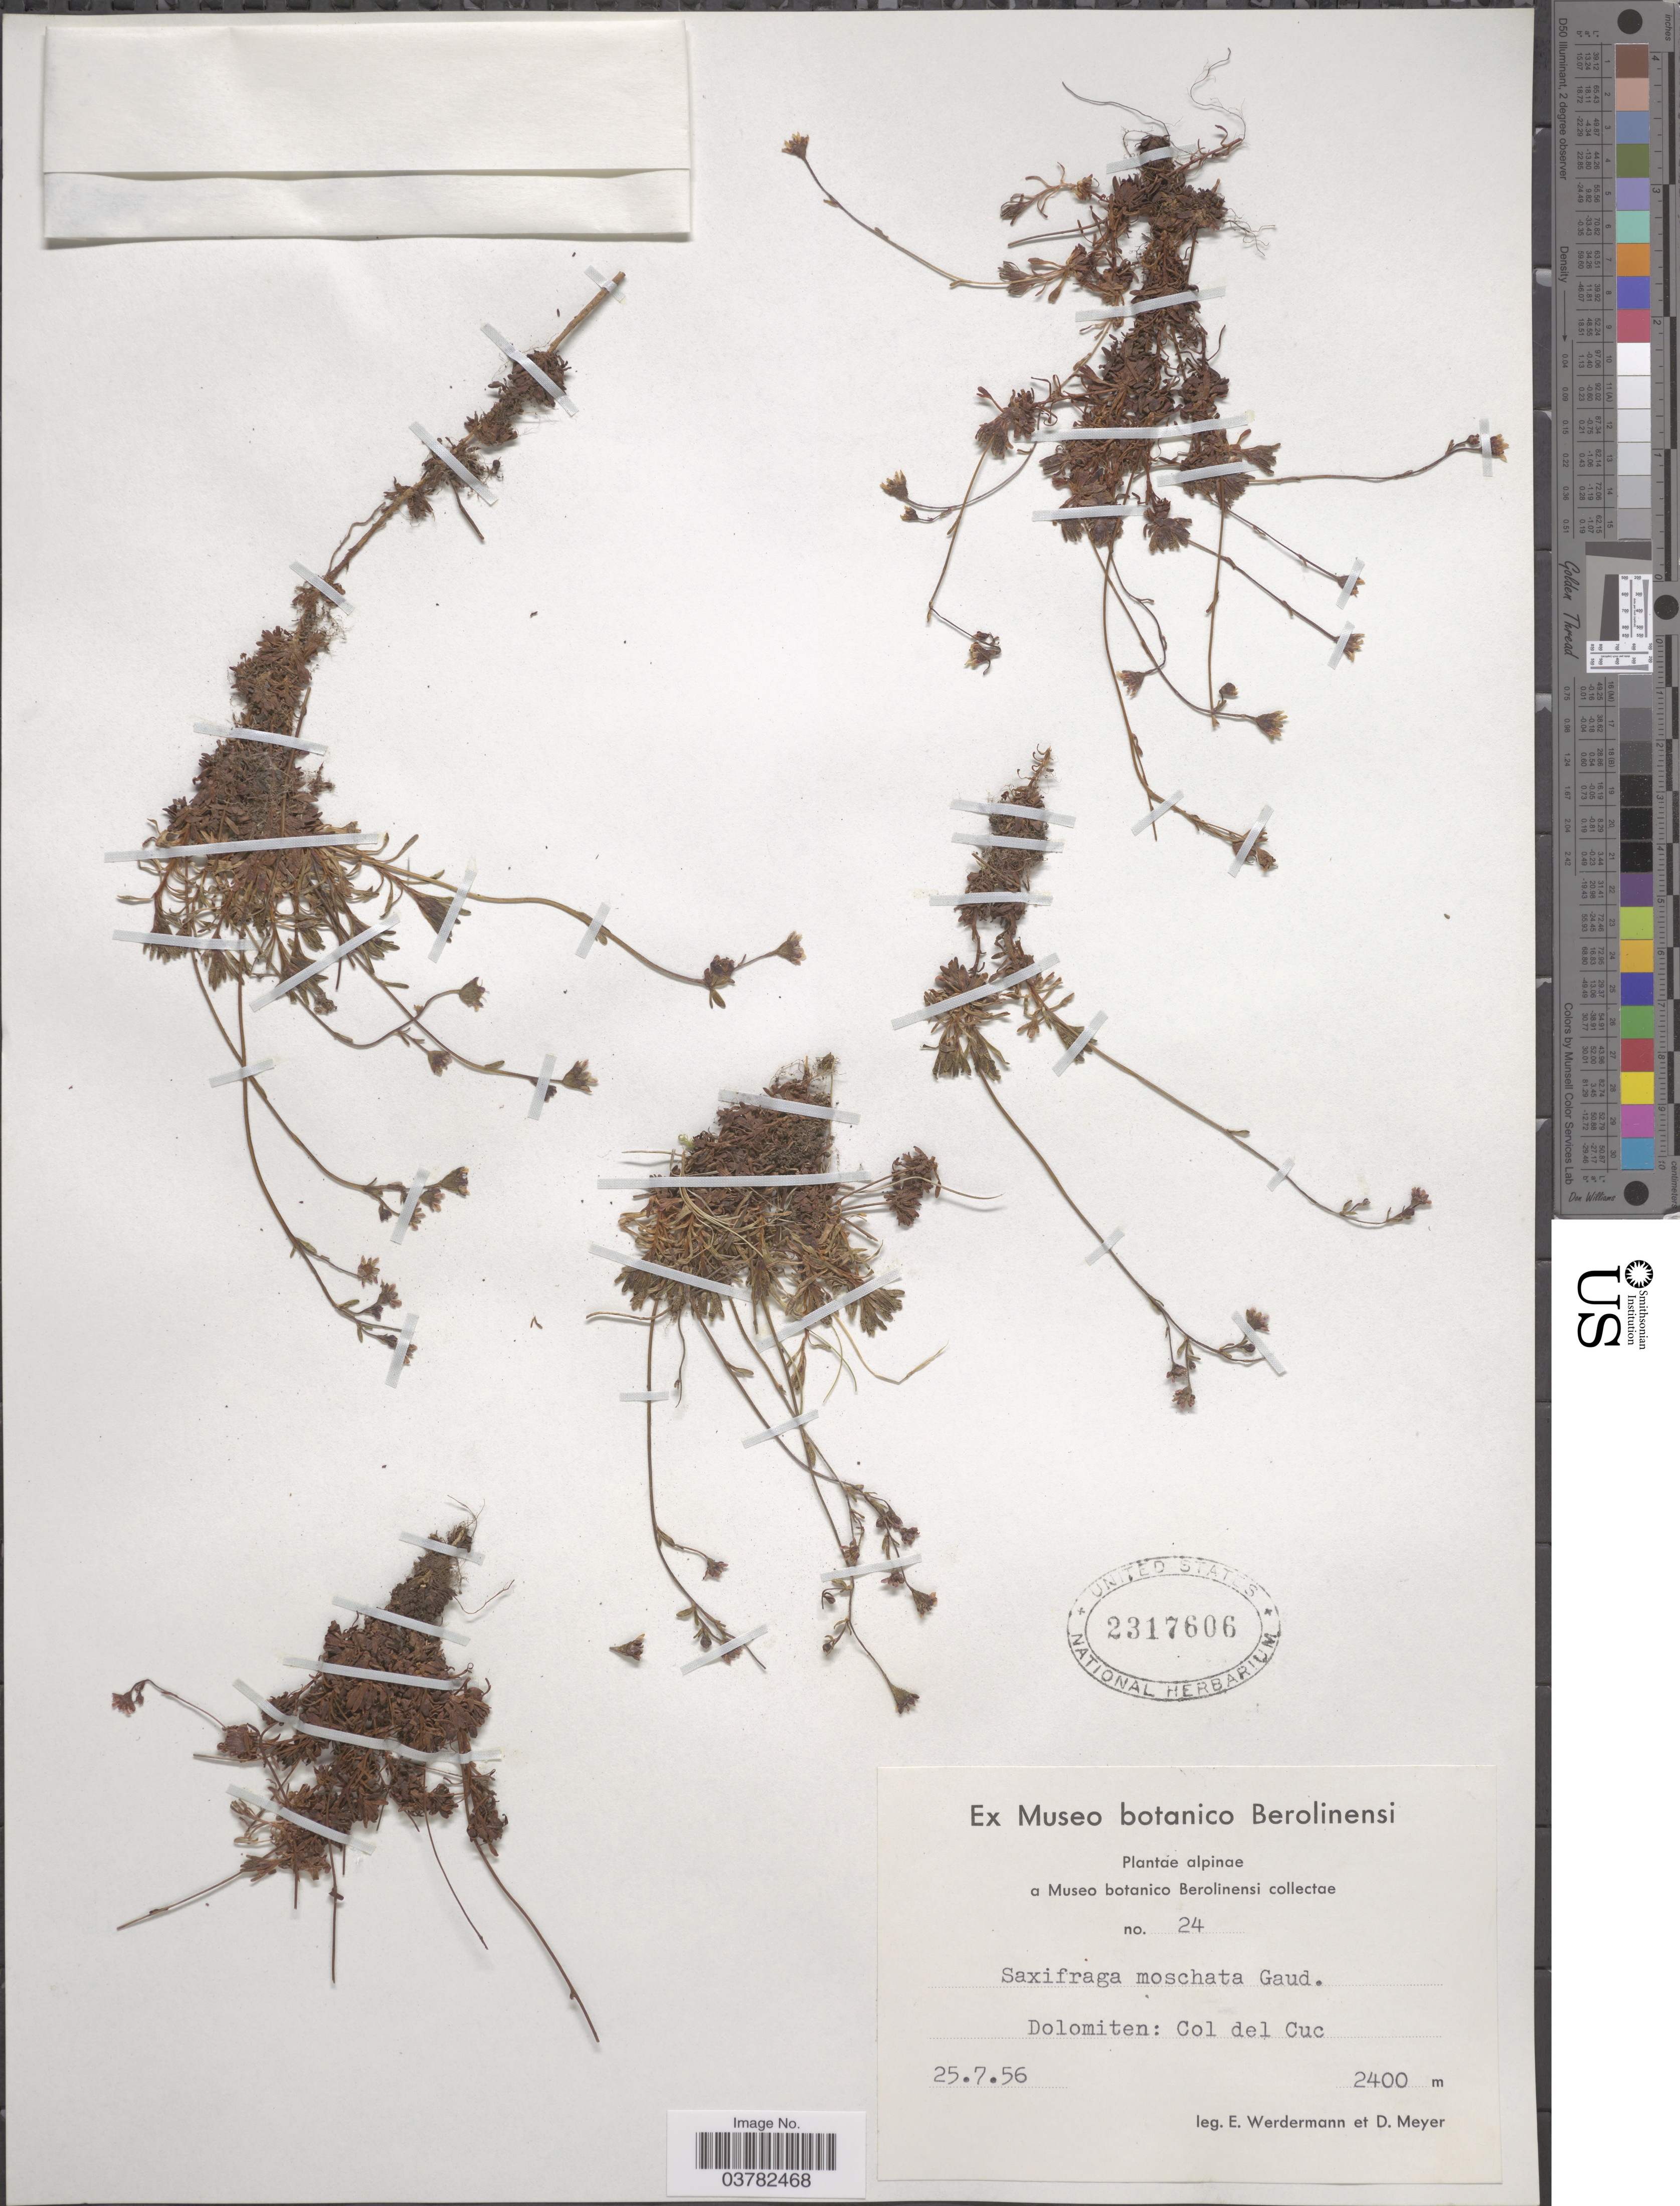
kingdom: Plantae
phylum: Tracheophyta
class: Magnoliopsida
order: Saxifragales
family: Saxifragaceae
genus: Saxifraga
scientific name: Saxifraga moschata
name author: Wulfen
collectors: E. Werdermann & D. Meyer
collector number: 24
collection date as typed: Transcribed d/m/y: 25/7/56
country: Italy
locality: Dolomiten: Col del Cuc.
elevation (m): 2400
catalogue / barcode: US 2317606